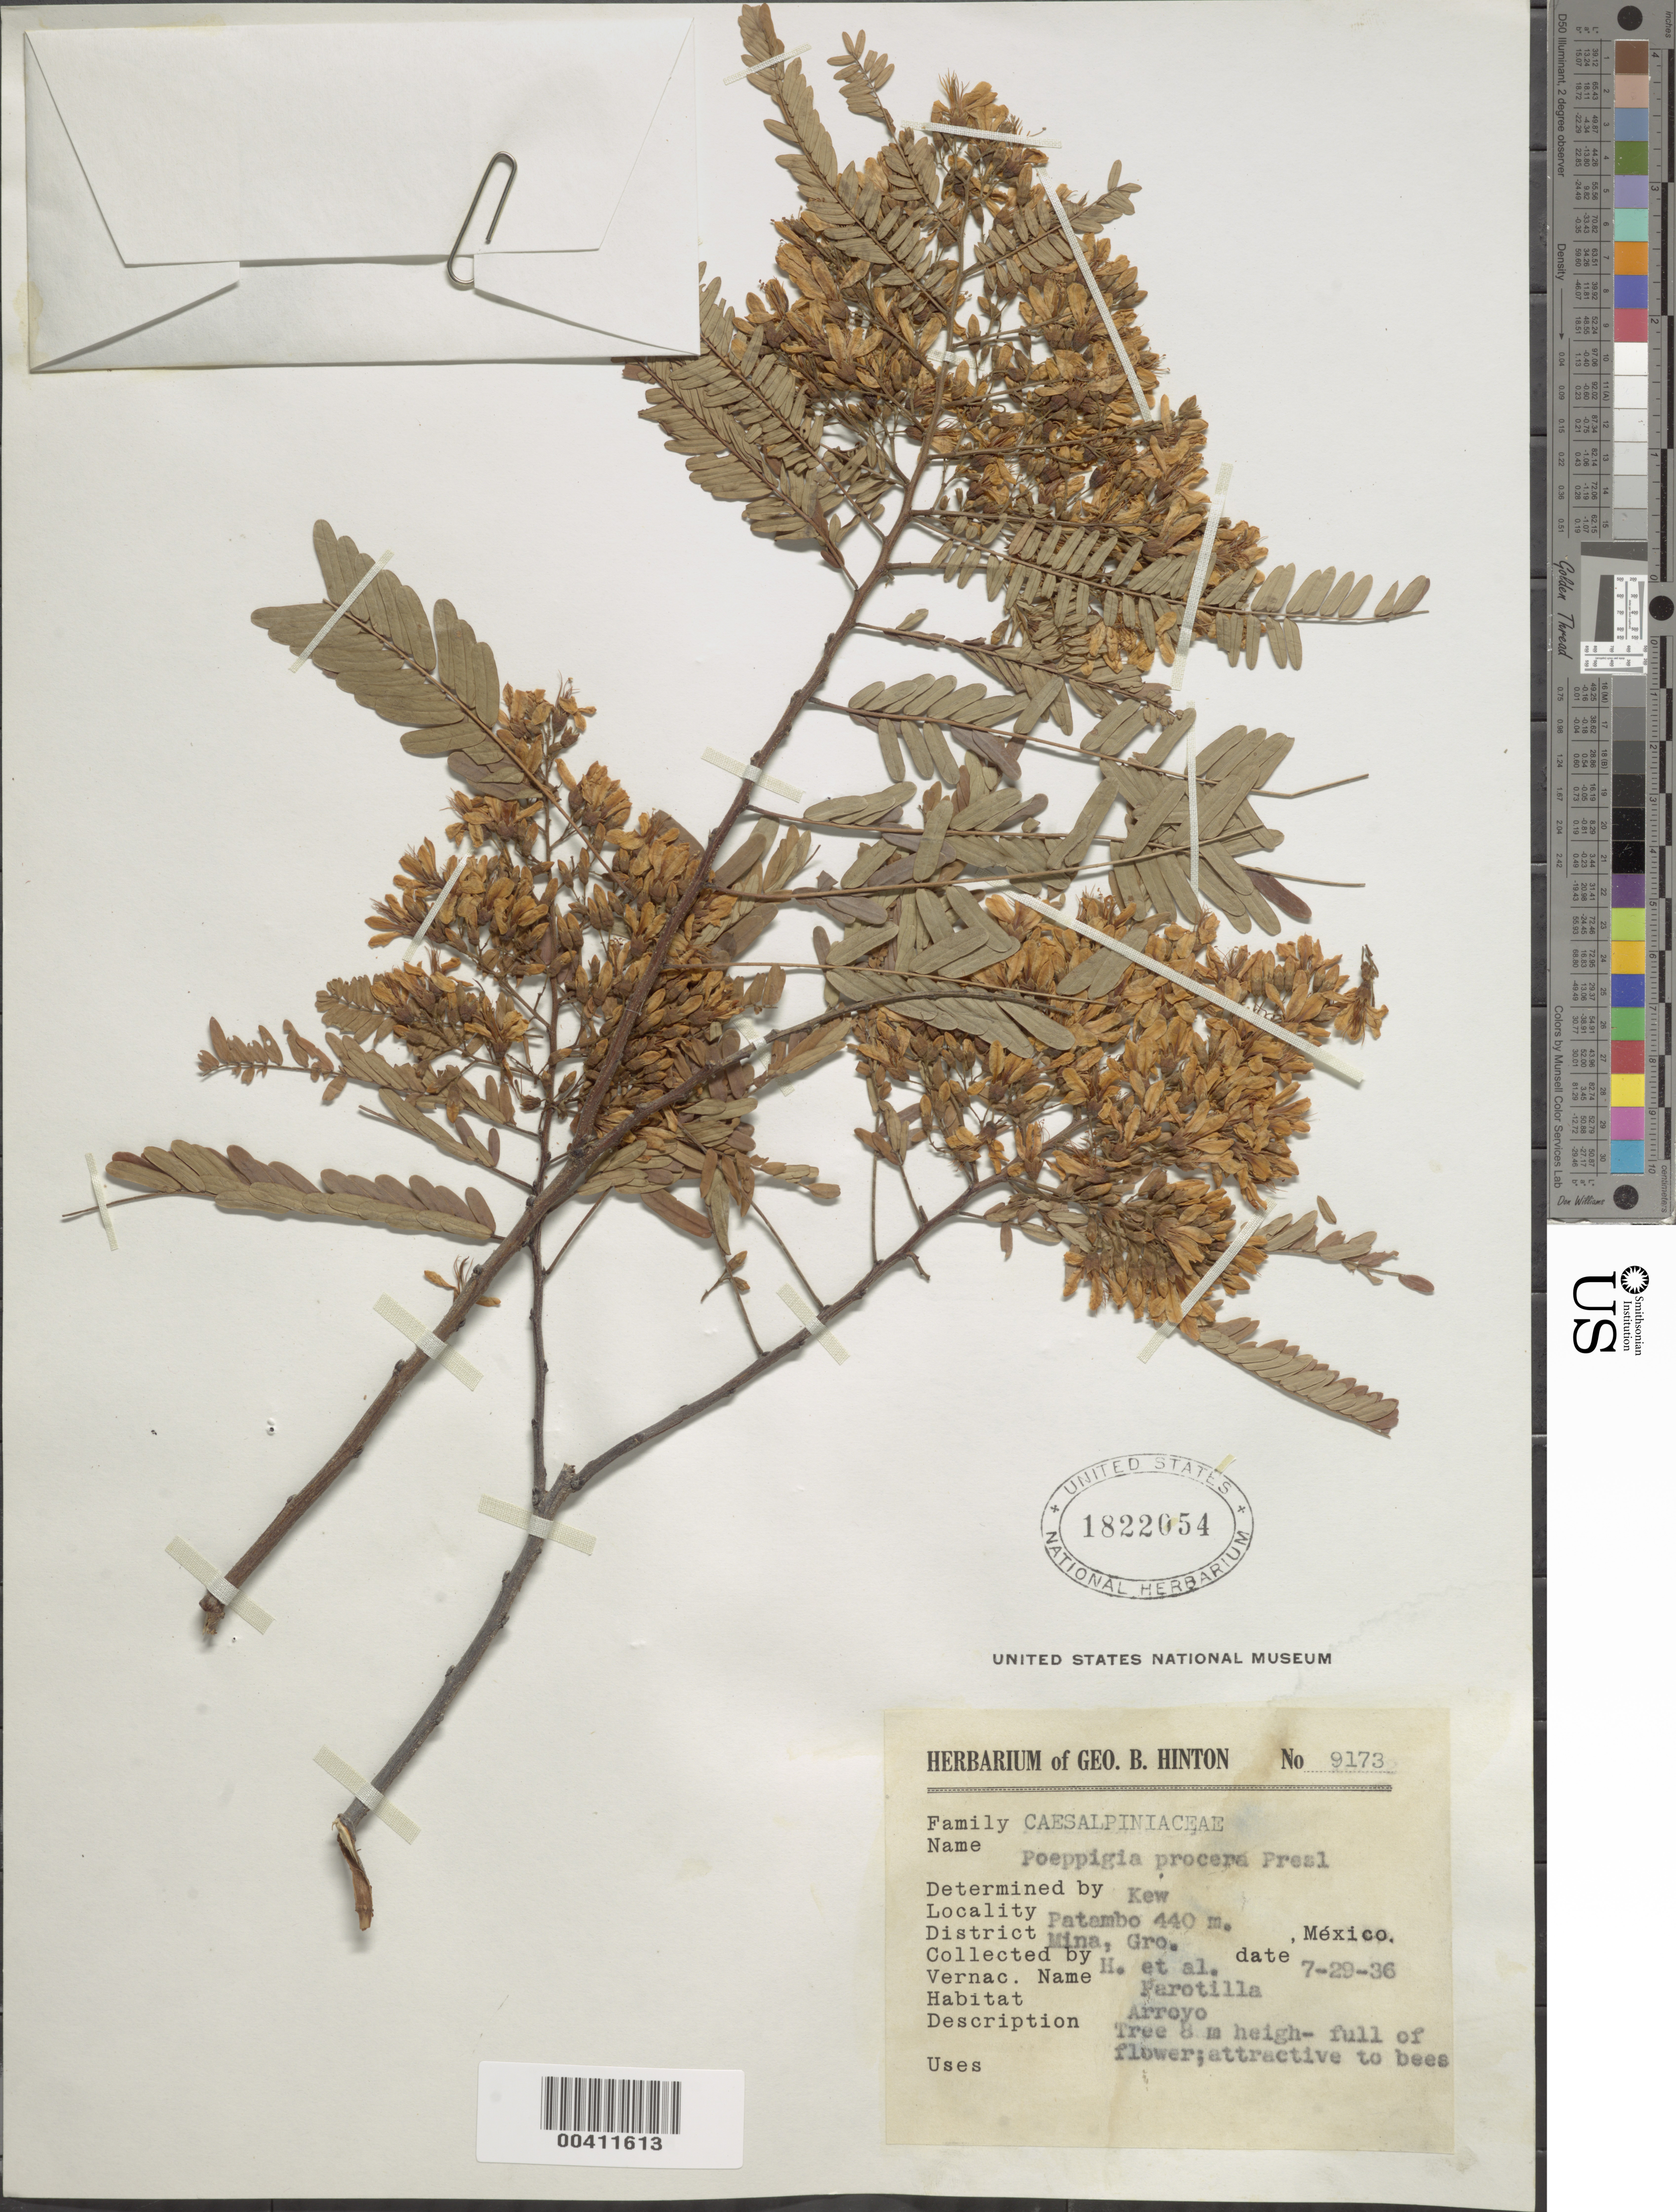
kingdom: Plantae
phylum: Tracheophyta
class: Magnoliopsida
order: Fabales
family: Fabaceae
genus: Poeppigia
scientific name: Poeppigia procera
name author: C. Presl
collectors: G. B. Hinton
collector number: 9173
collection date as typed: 29 Jul 1936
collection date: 1936-07-29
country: Mexico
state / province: Guerrero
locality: Mina, patambo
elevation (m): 440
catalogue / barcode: US 1822054